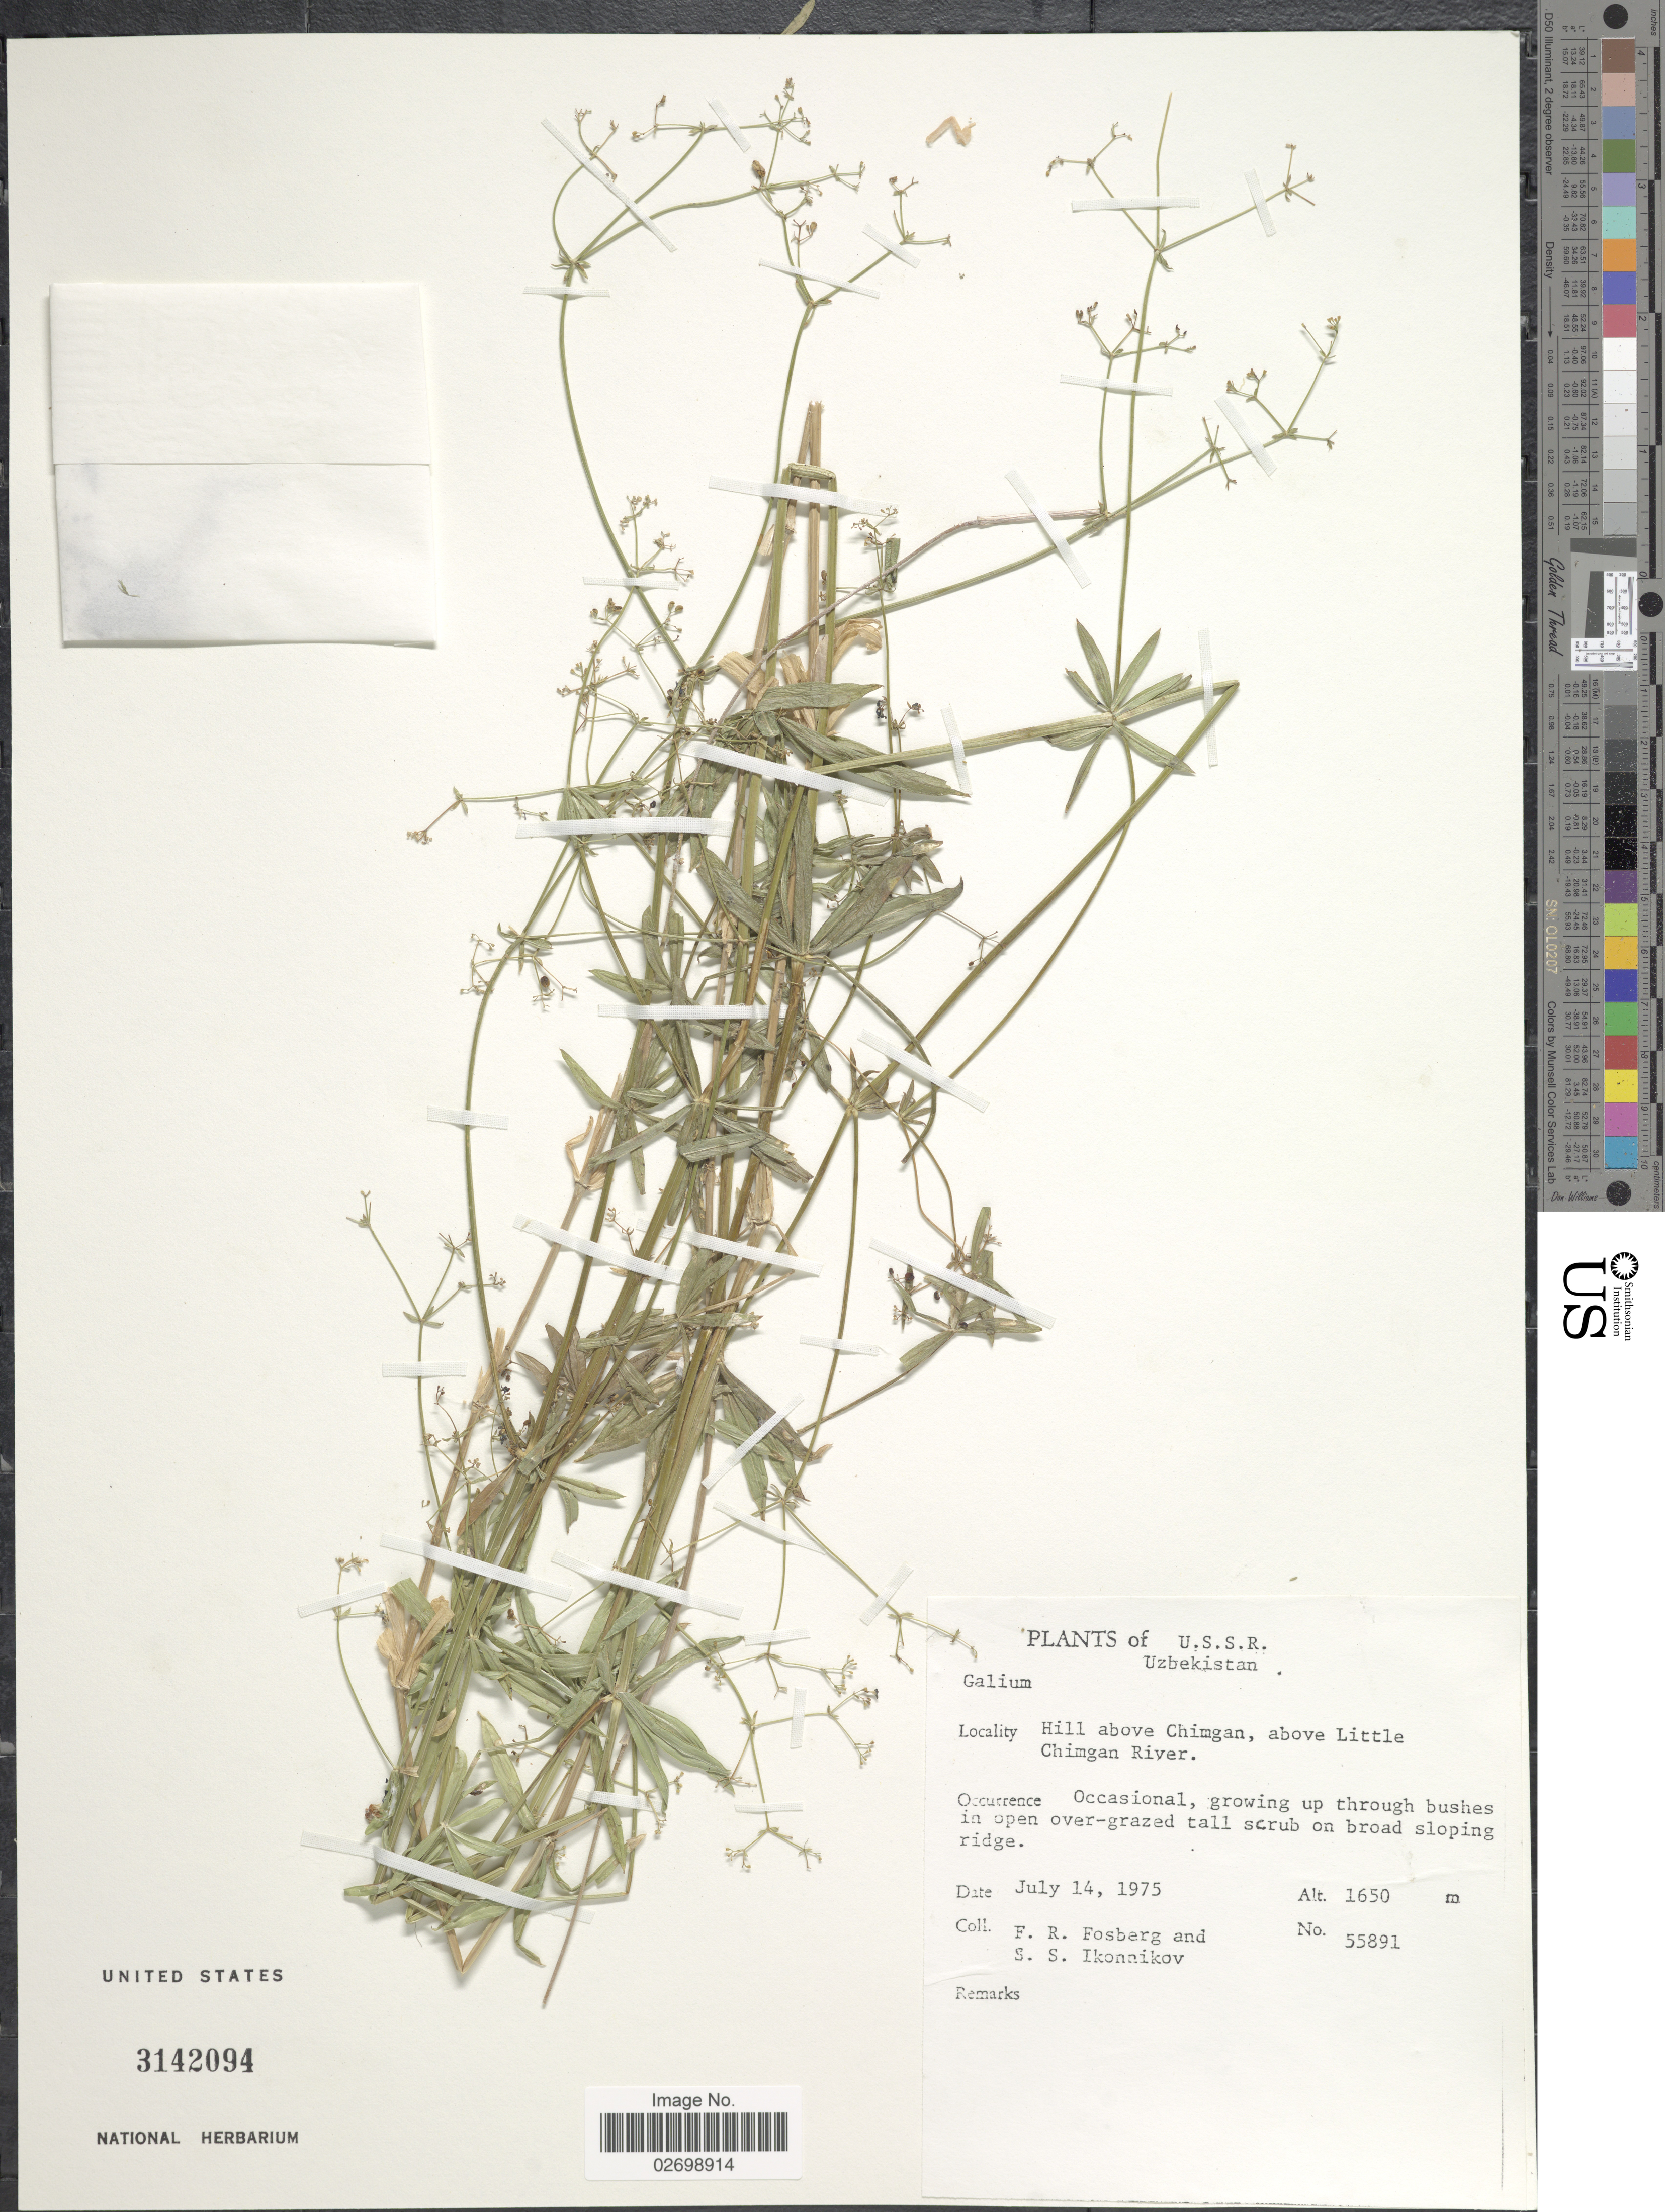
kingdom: Plantae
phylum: Tracheophyta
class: Magnoliopsida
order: Gentianales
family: Rubiaceae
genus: Galium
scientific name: Galium sp.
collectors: F. R. Fosberg & S. Ikonnikov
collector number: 55891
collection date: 1975-07-14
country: Uzbekistan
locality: U. S. S. R. Hill above Chimgan, above Little Chimgan River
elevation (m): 1650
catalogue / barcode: US 3142094